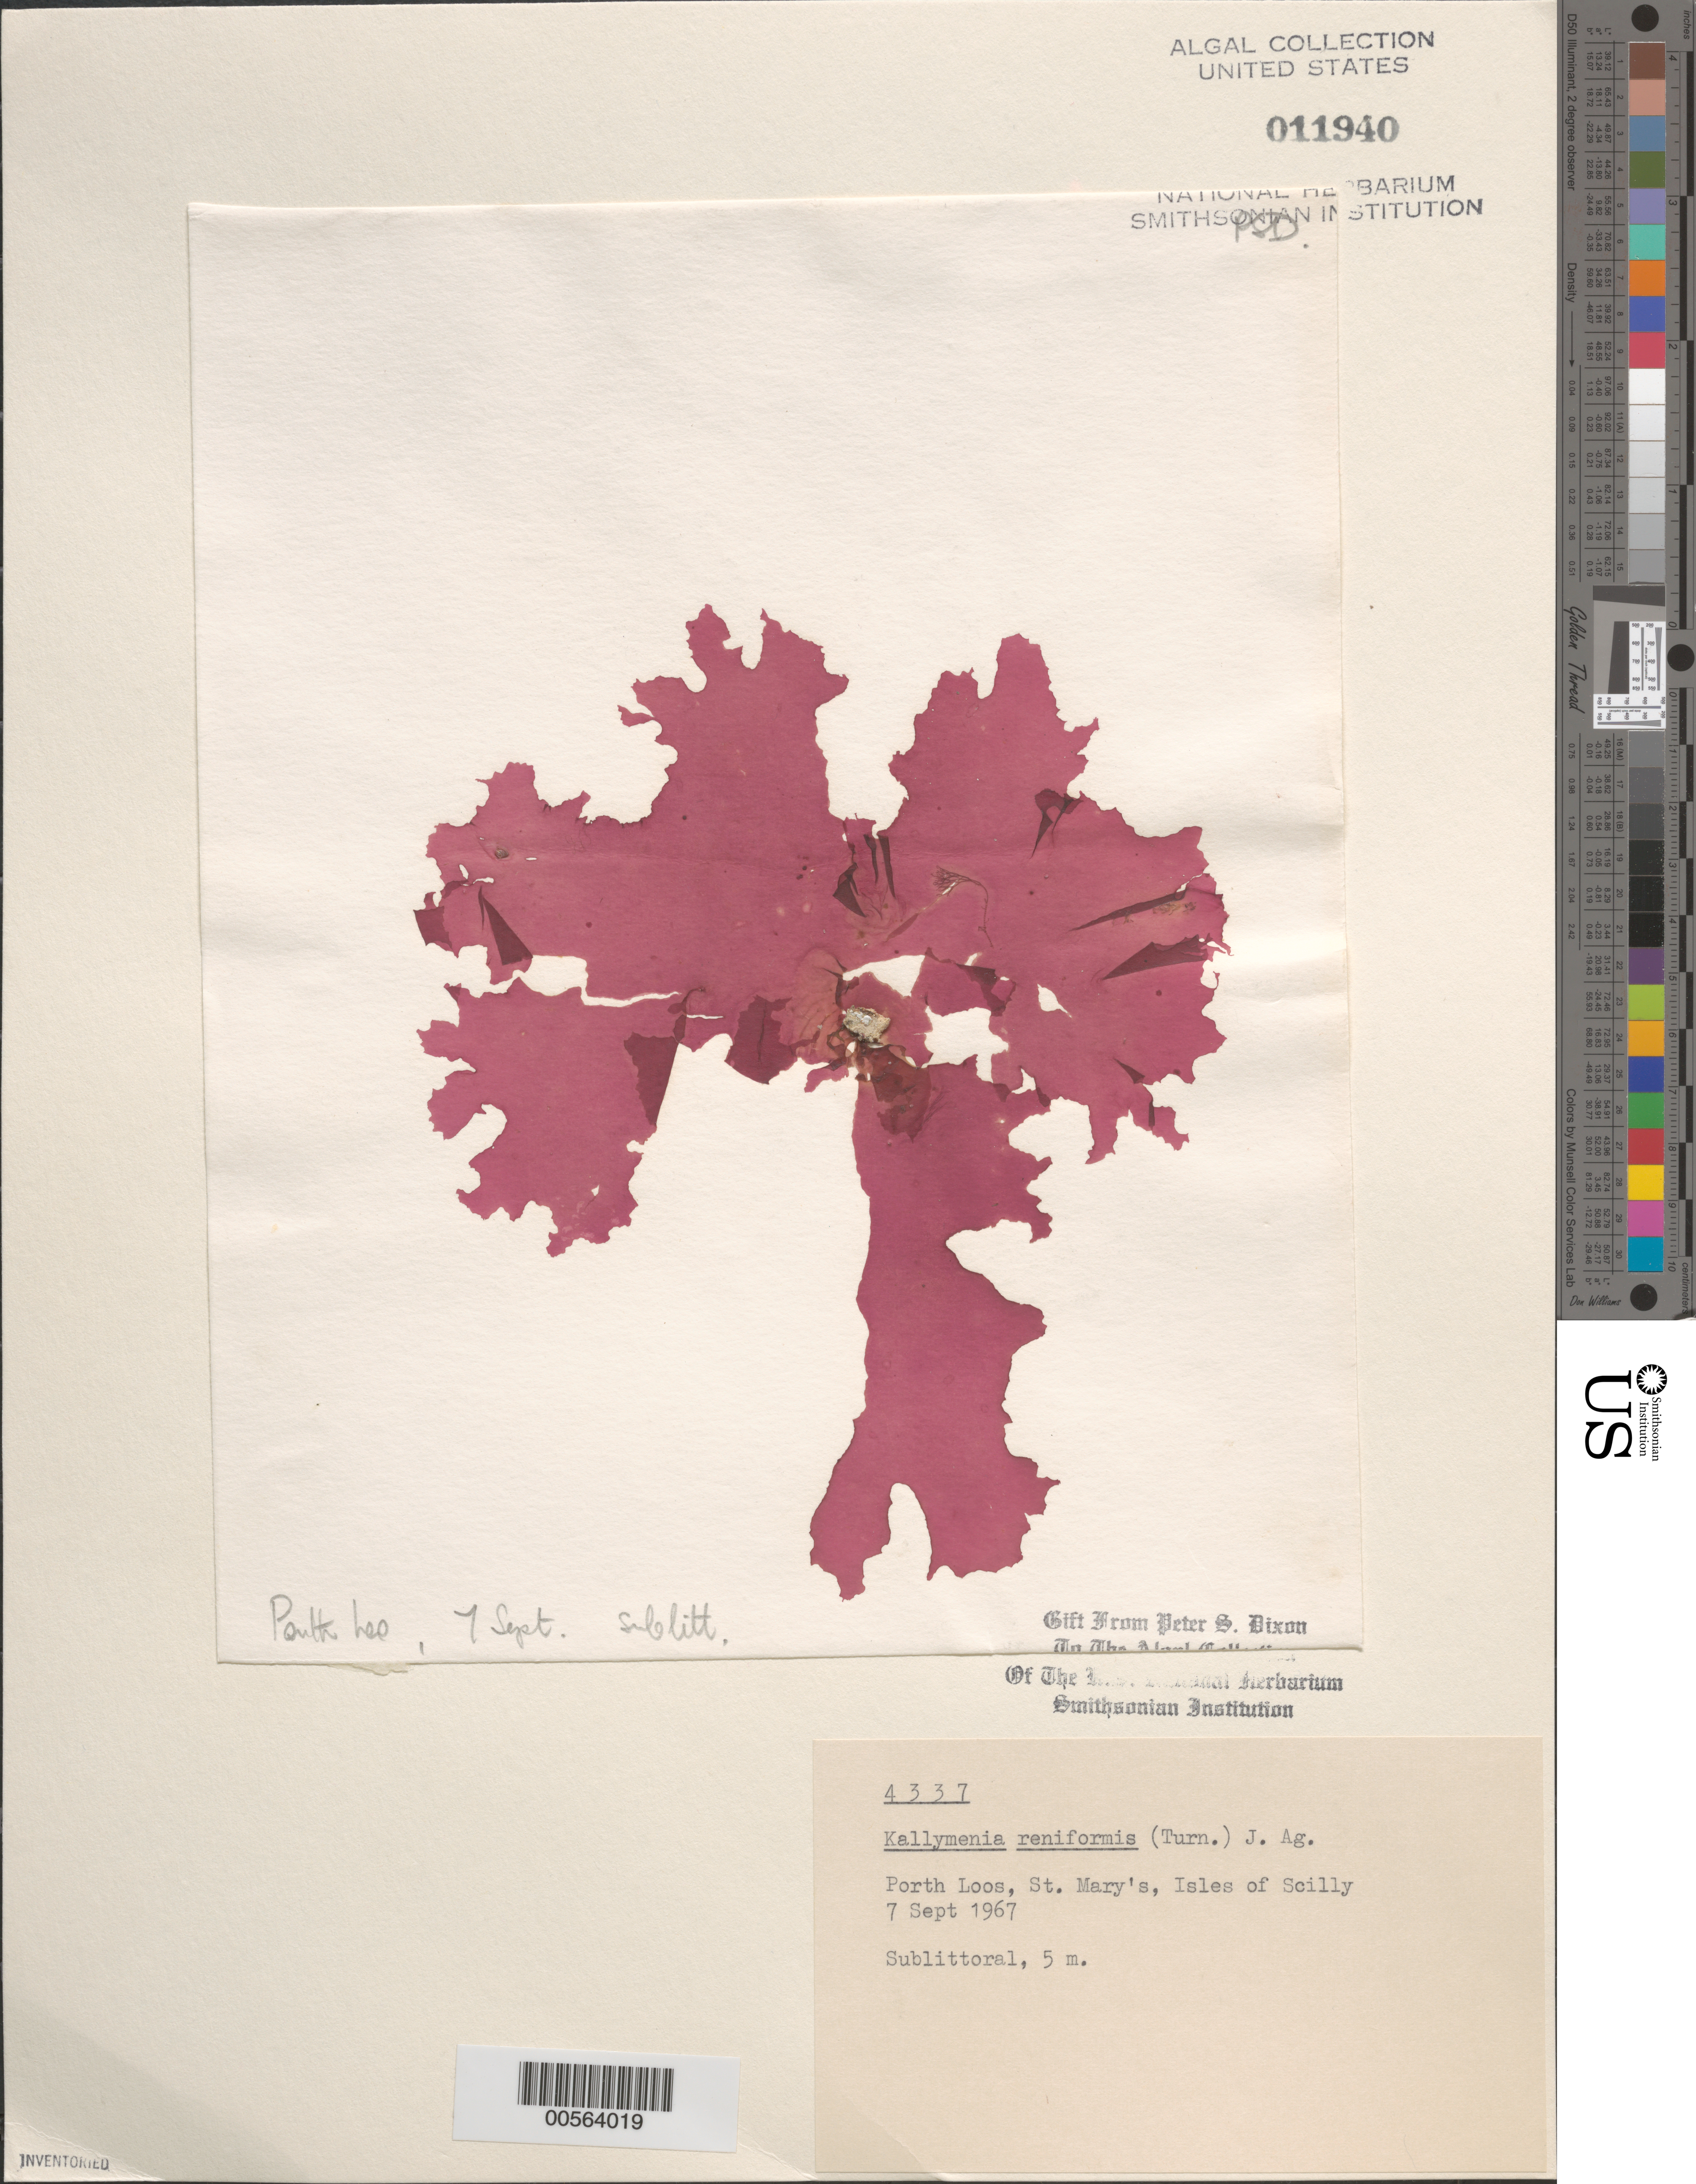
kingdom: Plantae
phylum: Rhodophyta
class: Florideophyceae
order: Gigartinales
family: Kallymeniaceae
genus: Kallymenia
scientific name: Kallymenia reniformis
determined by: Dixon, P. S.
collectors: P. S. Dixon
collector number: PSD 4337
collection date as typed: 07 Sep 1967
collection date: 1967-09-07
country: United Kingdom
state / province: England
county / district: Council of the Isles of Scilly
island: St. Mary's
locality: Porth Loo (Porth Loos)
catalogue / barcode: US 11940